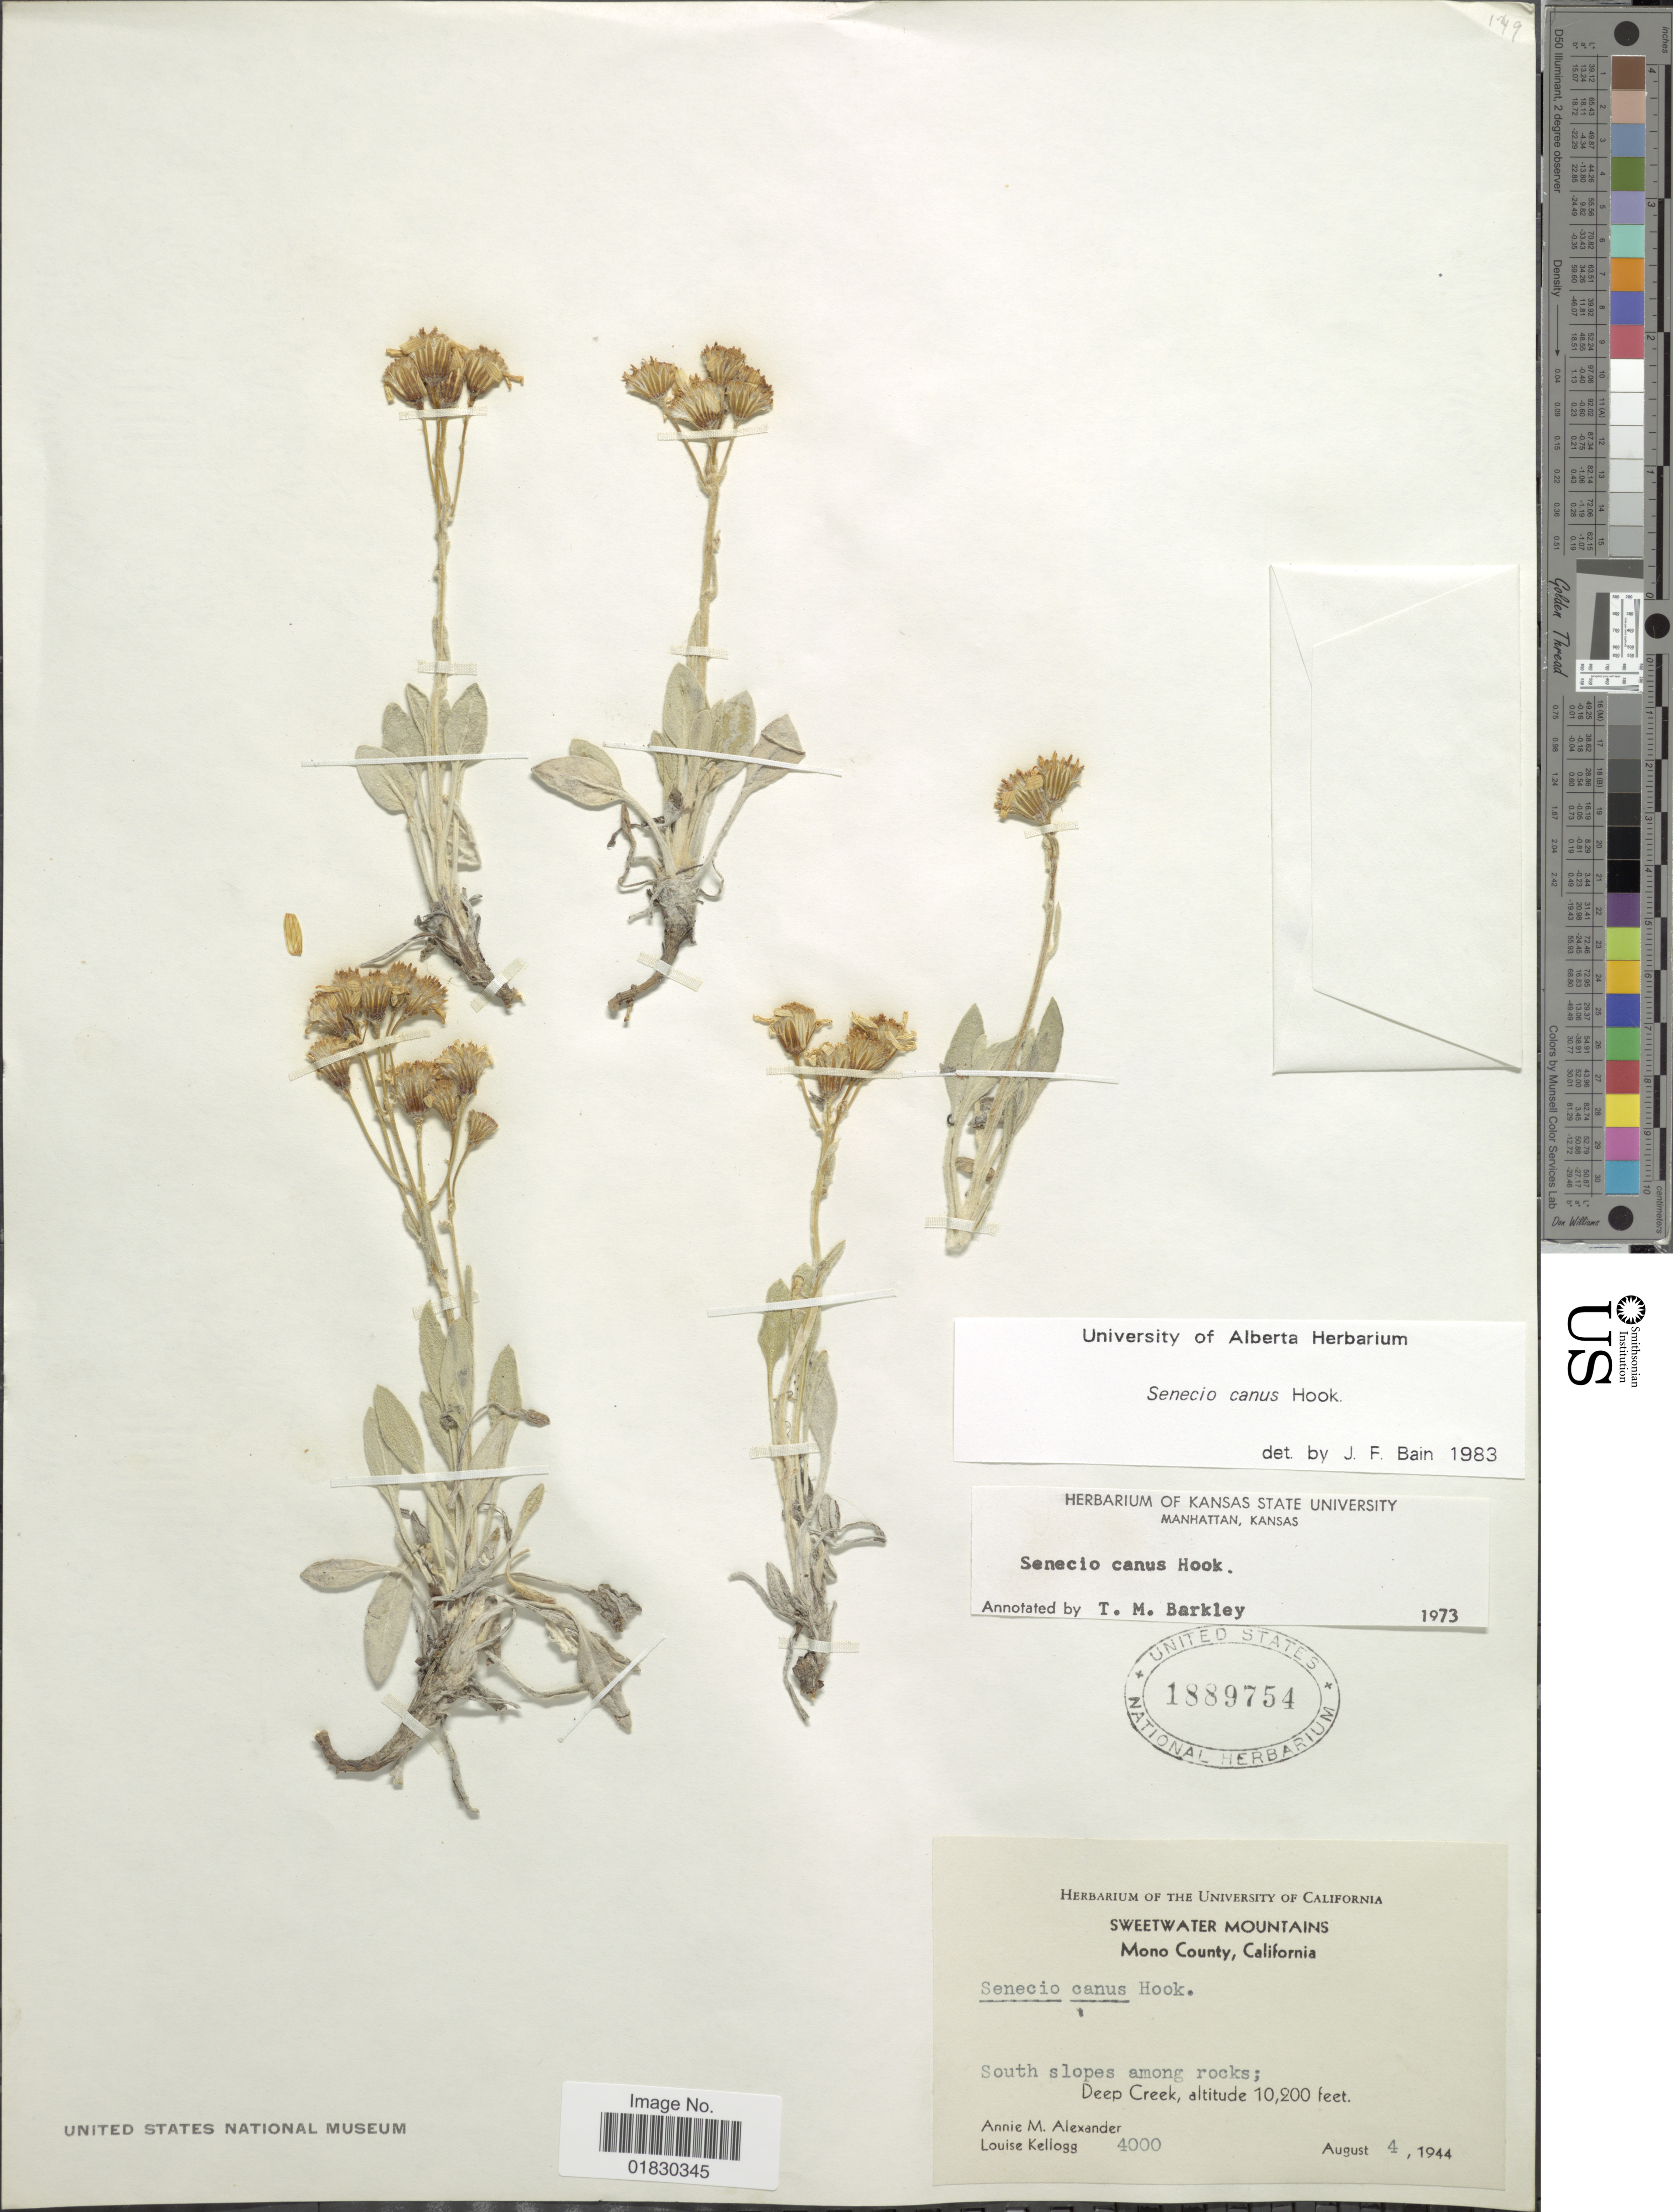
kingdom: Plantae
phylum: Tracheophyta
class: Magnoliopsida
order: Asterales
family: Asteraceae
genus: Packera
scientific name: Packera cana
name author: (Hook.) W.A. Weber & Á. Löve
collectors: A. M. Alexander & L. Kellogg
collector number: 4000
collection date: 1944-08-04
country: United States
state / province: California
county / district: Mono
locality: Sweetwater Mountains, Mono County, California, South slopes among rocks, Deep Creek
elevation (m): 3109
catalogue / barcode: US 1889754